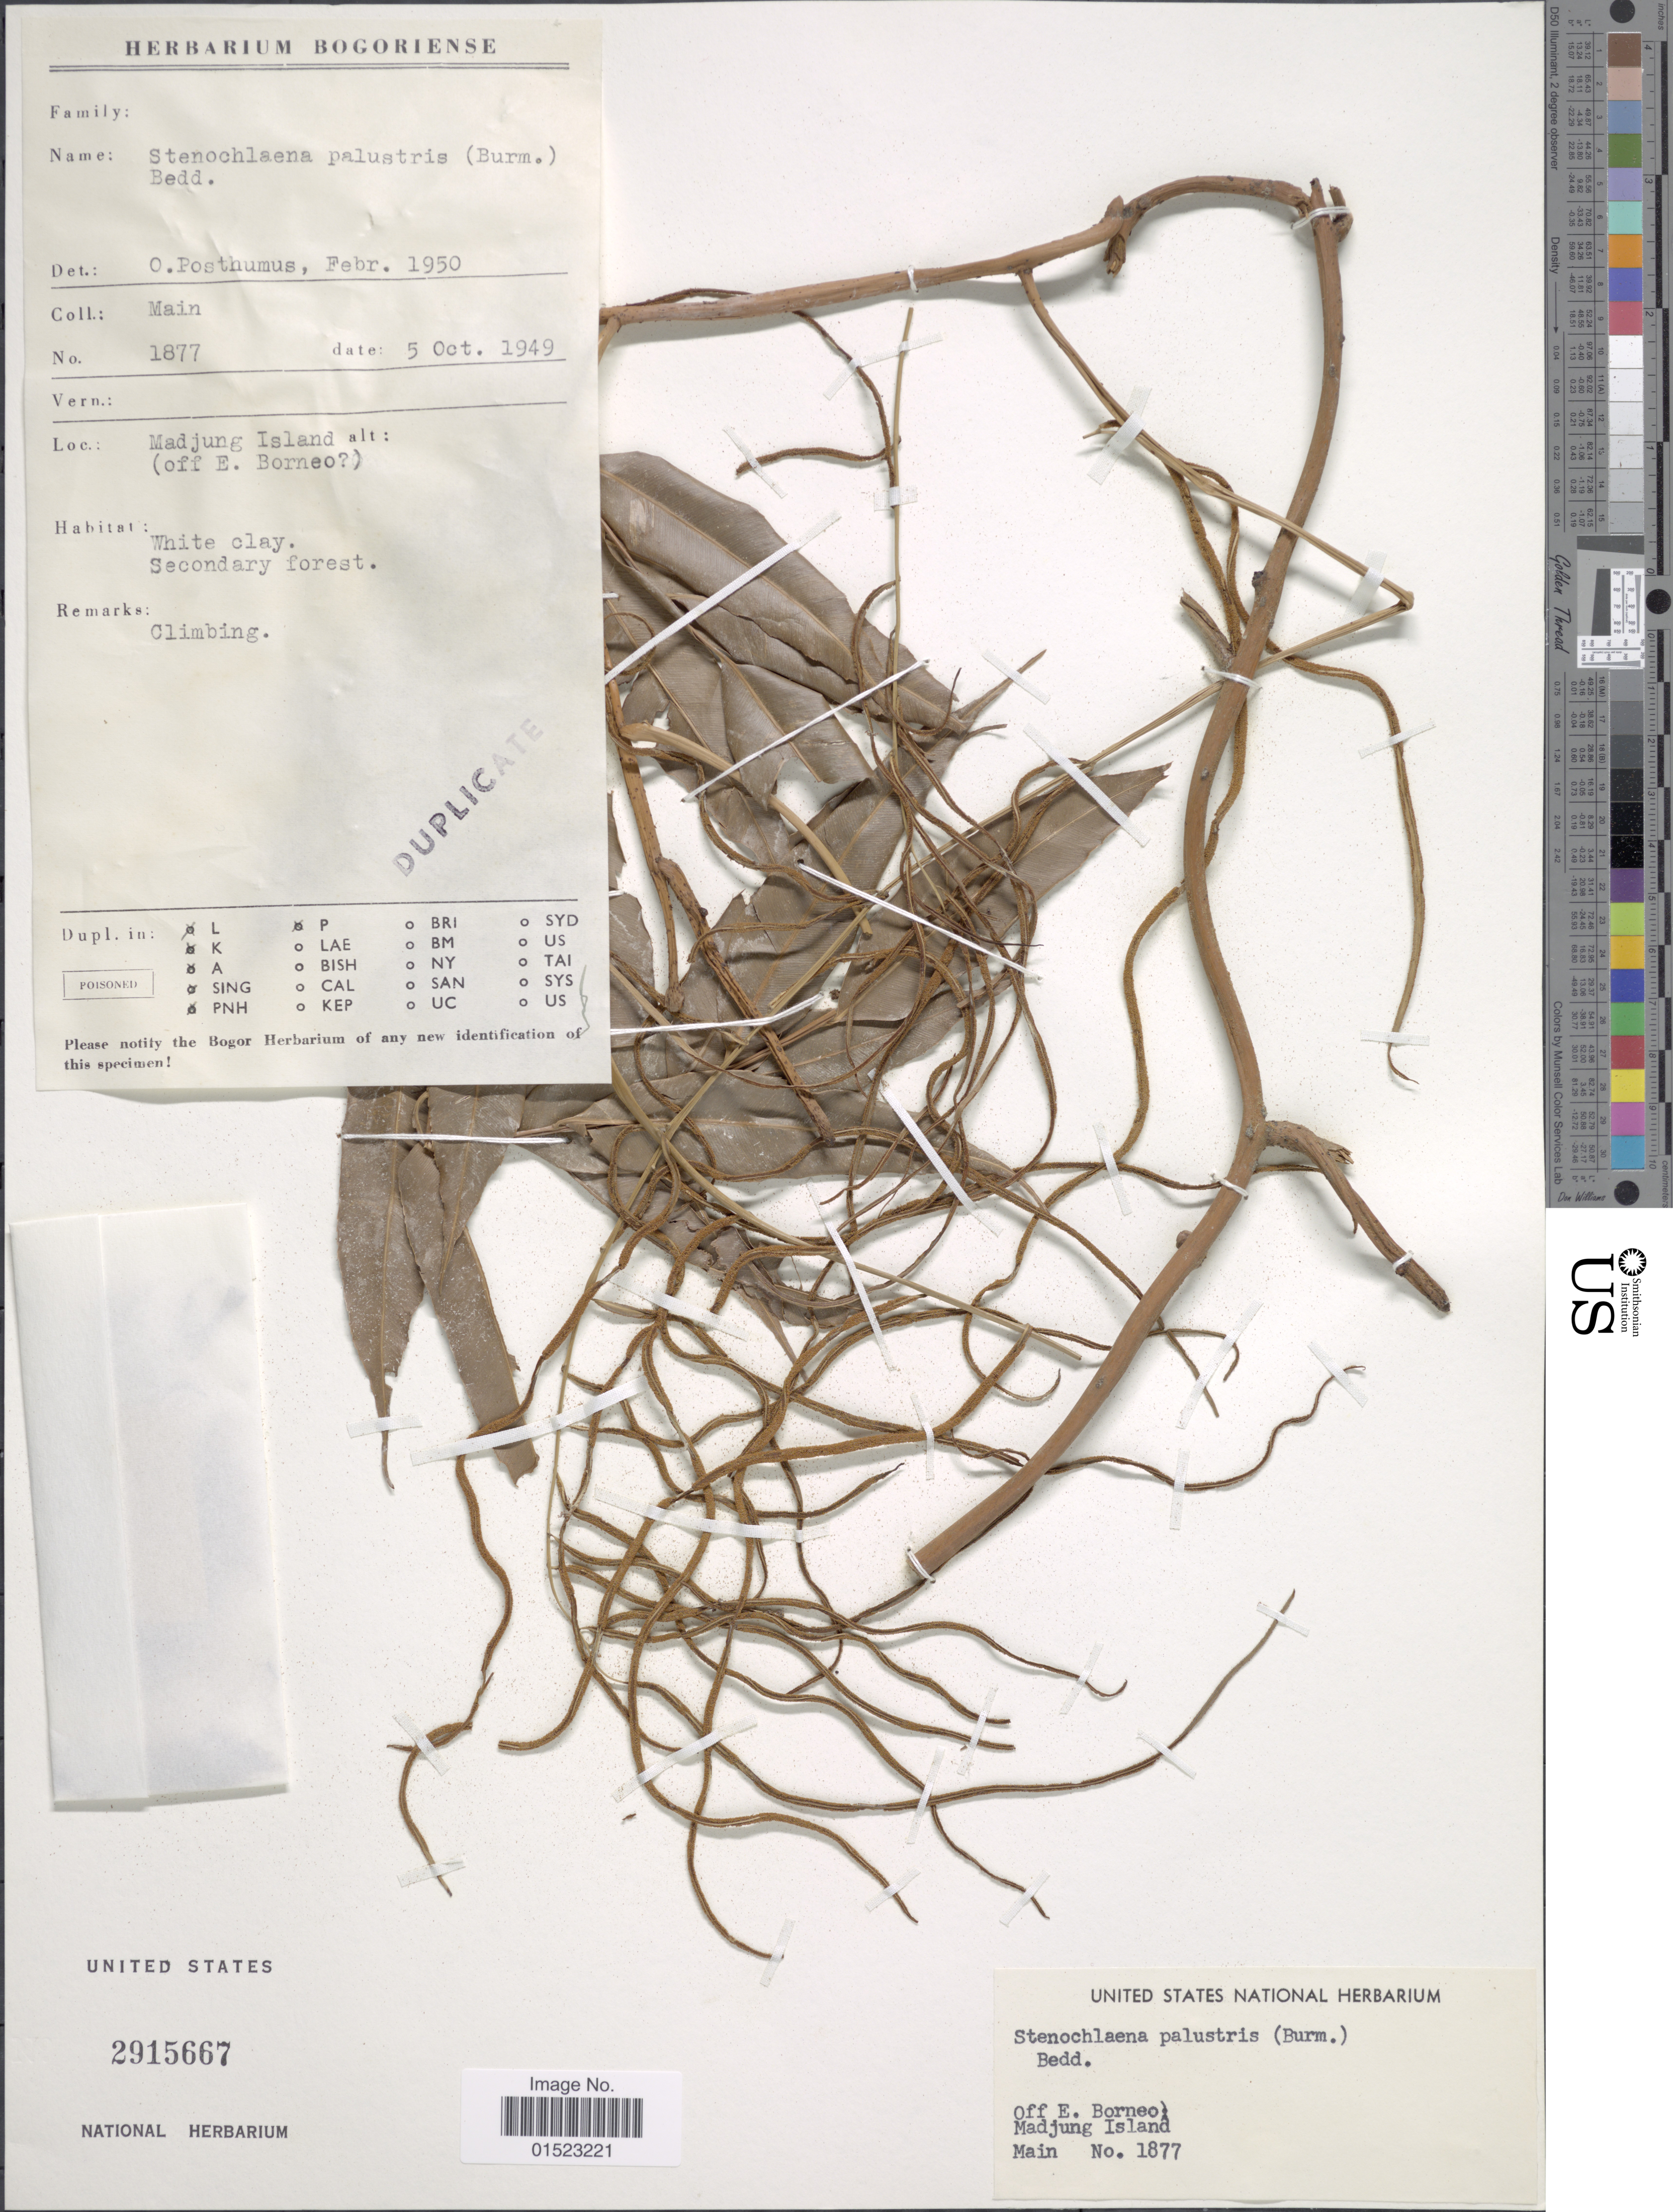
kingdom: Plantae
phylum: Tracheophyta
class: Polypodiopsida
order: Polypodiales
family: Blechnaceae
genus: Stenochlaena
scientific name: Stenochlaena palustris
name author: (Burm. f.) Bedd.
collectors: -. Main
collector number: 1877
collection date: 1949-10-05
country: Malaysia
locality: Off E. Borneo, Madjung Island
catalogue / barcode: US 2915667